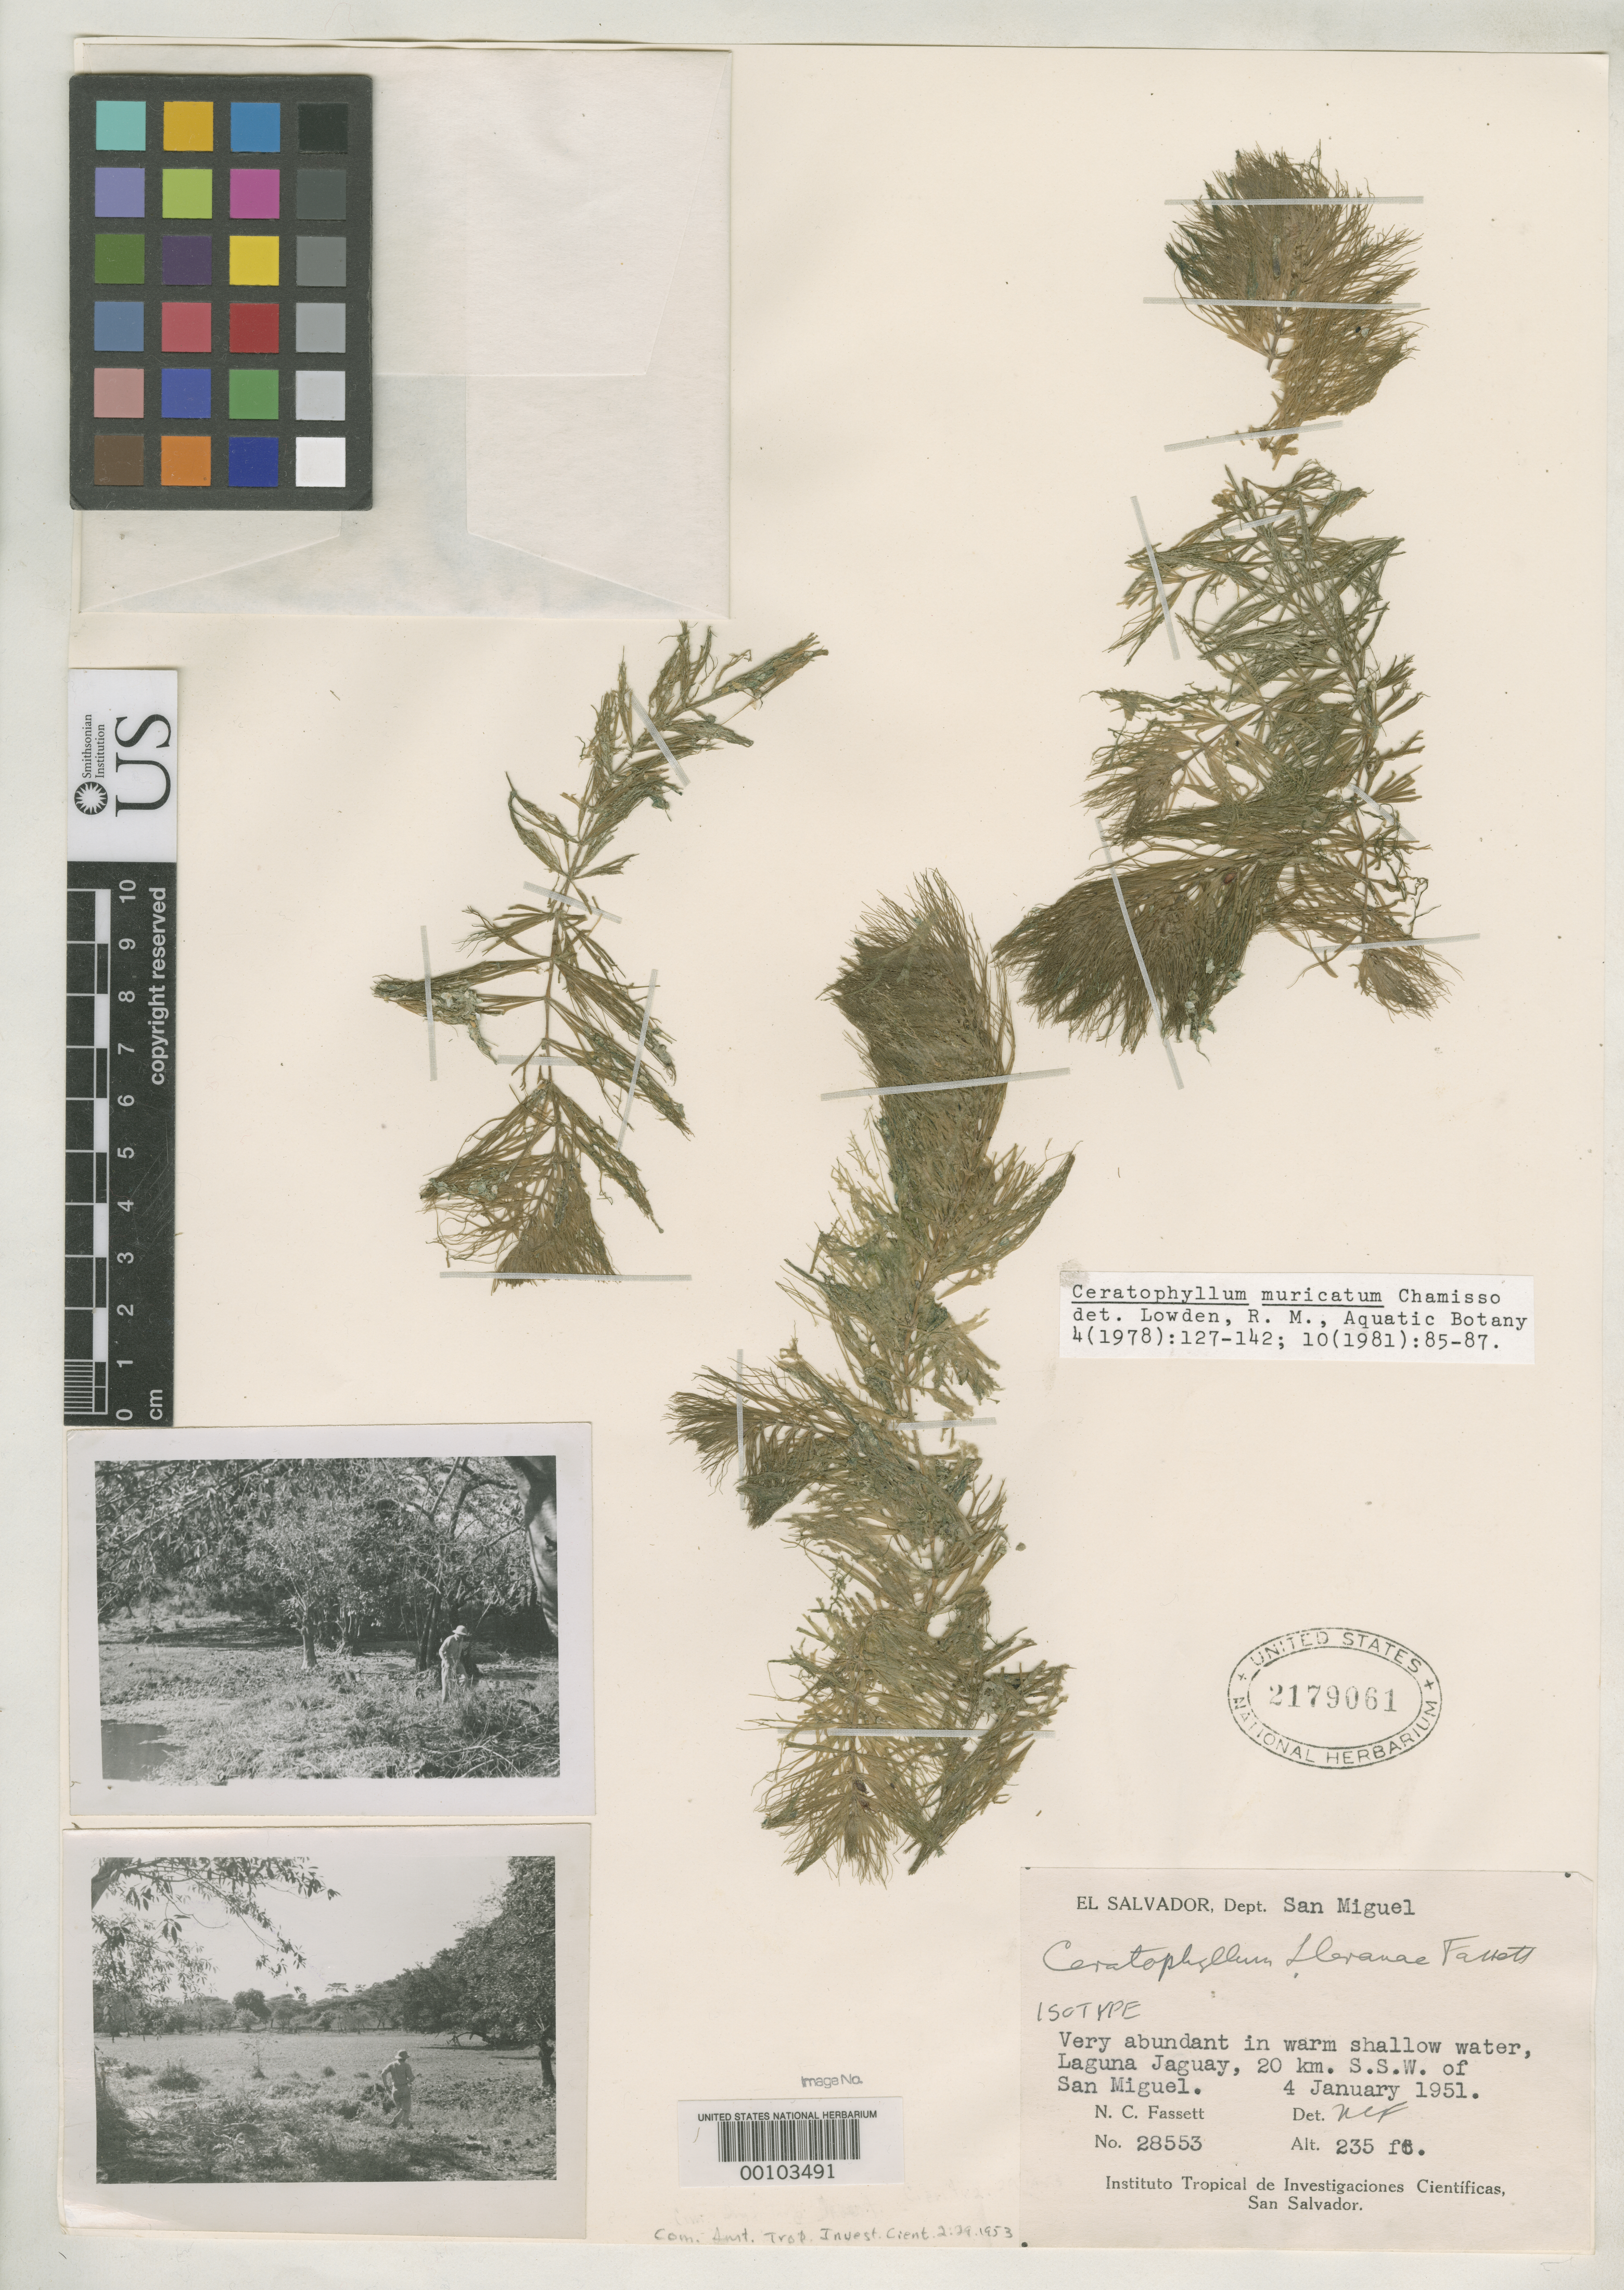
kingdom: Plantae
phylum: Tracheophyta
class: Magnoliopsida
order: Ceratophyllales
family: Ceratophyllaceae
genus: Ceratophyllum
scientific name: Ceratophyllum llerenae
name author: Fassett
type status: Isotype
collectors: N. C. Fassett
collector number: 28553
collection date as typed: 04 Jan 1951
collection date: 1951-01-04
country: El Salvador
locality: Laguna Jaguay, 20 km SSW of San Miguel.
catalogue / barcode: US 2179061